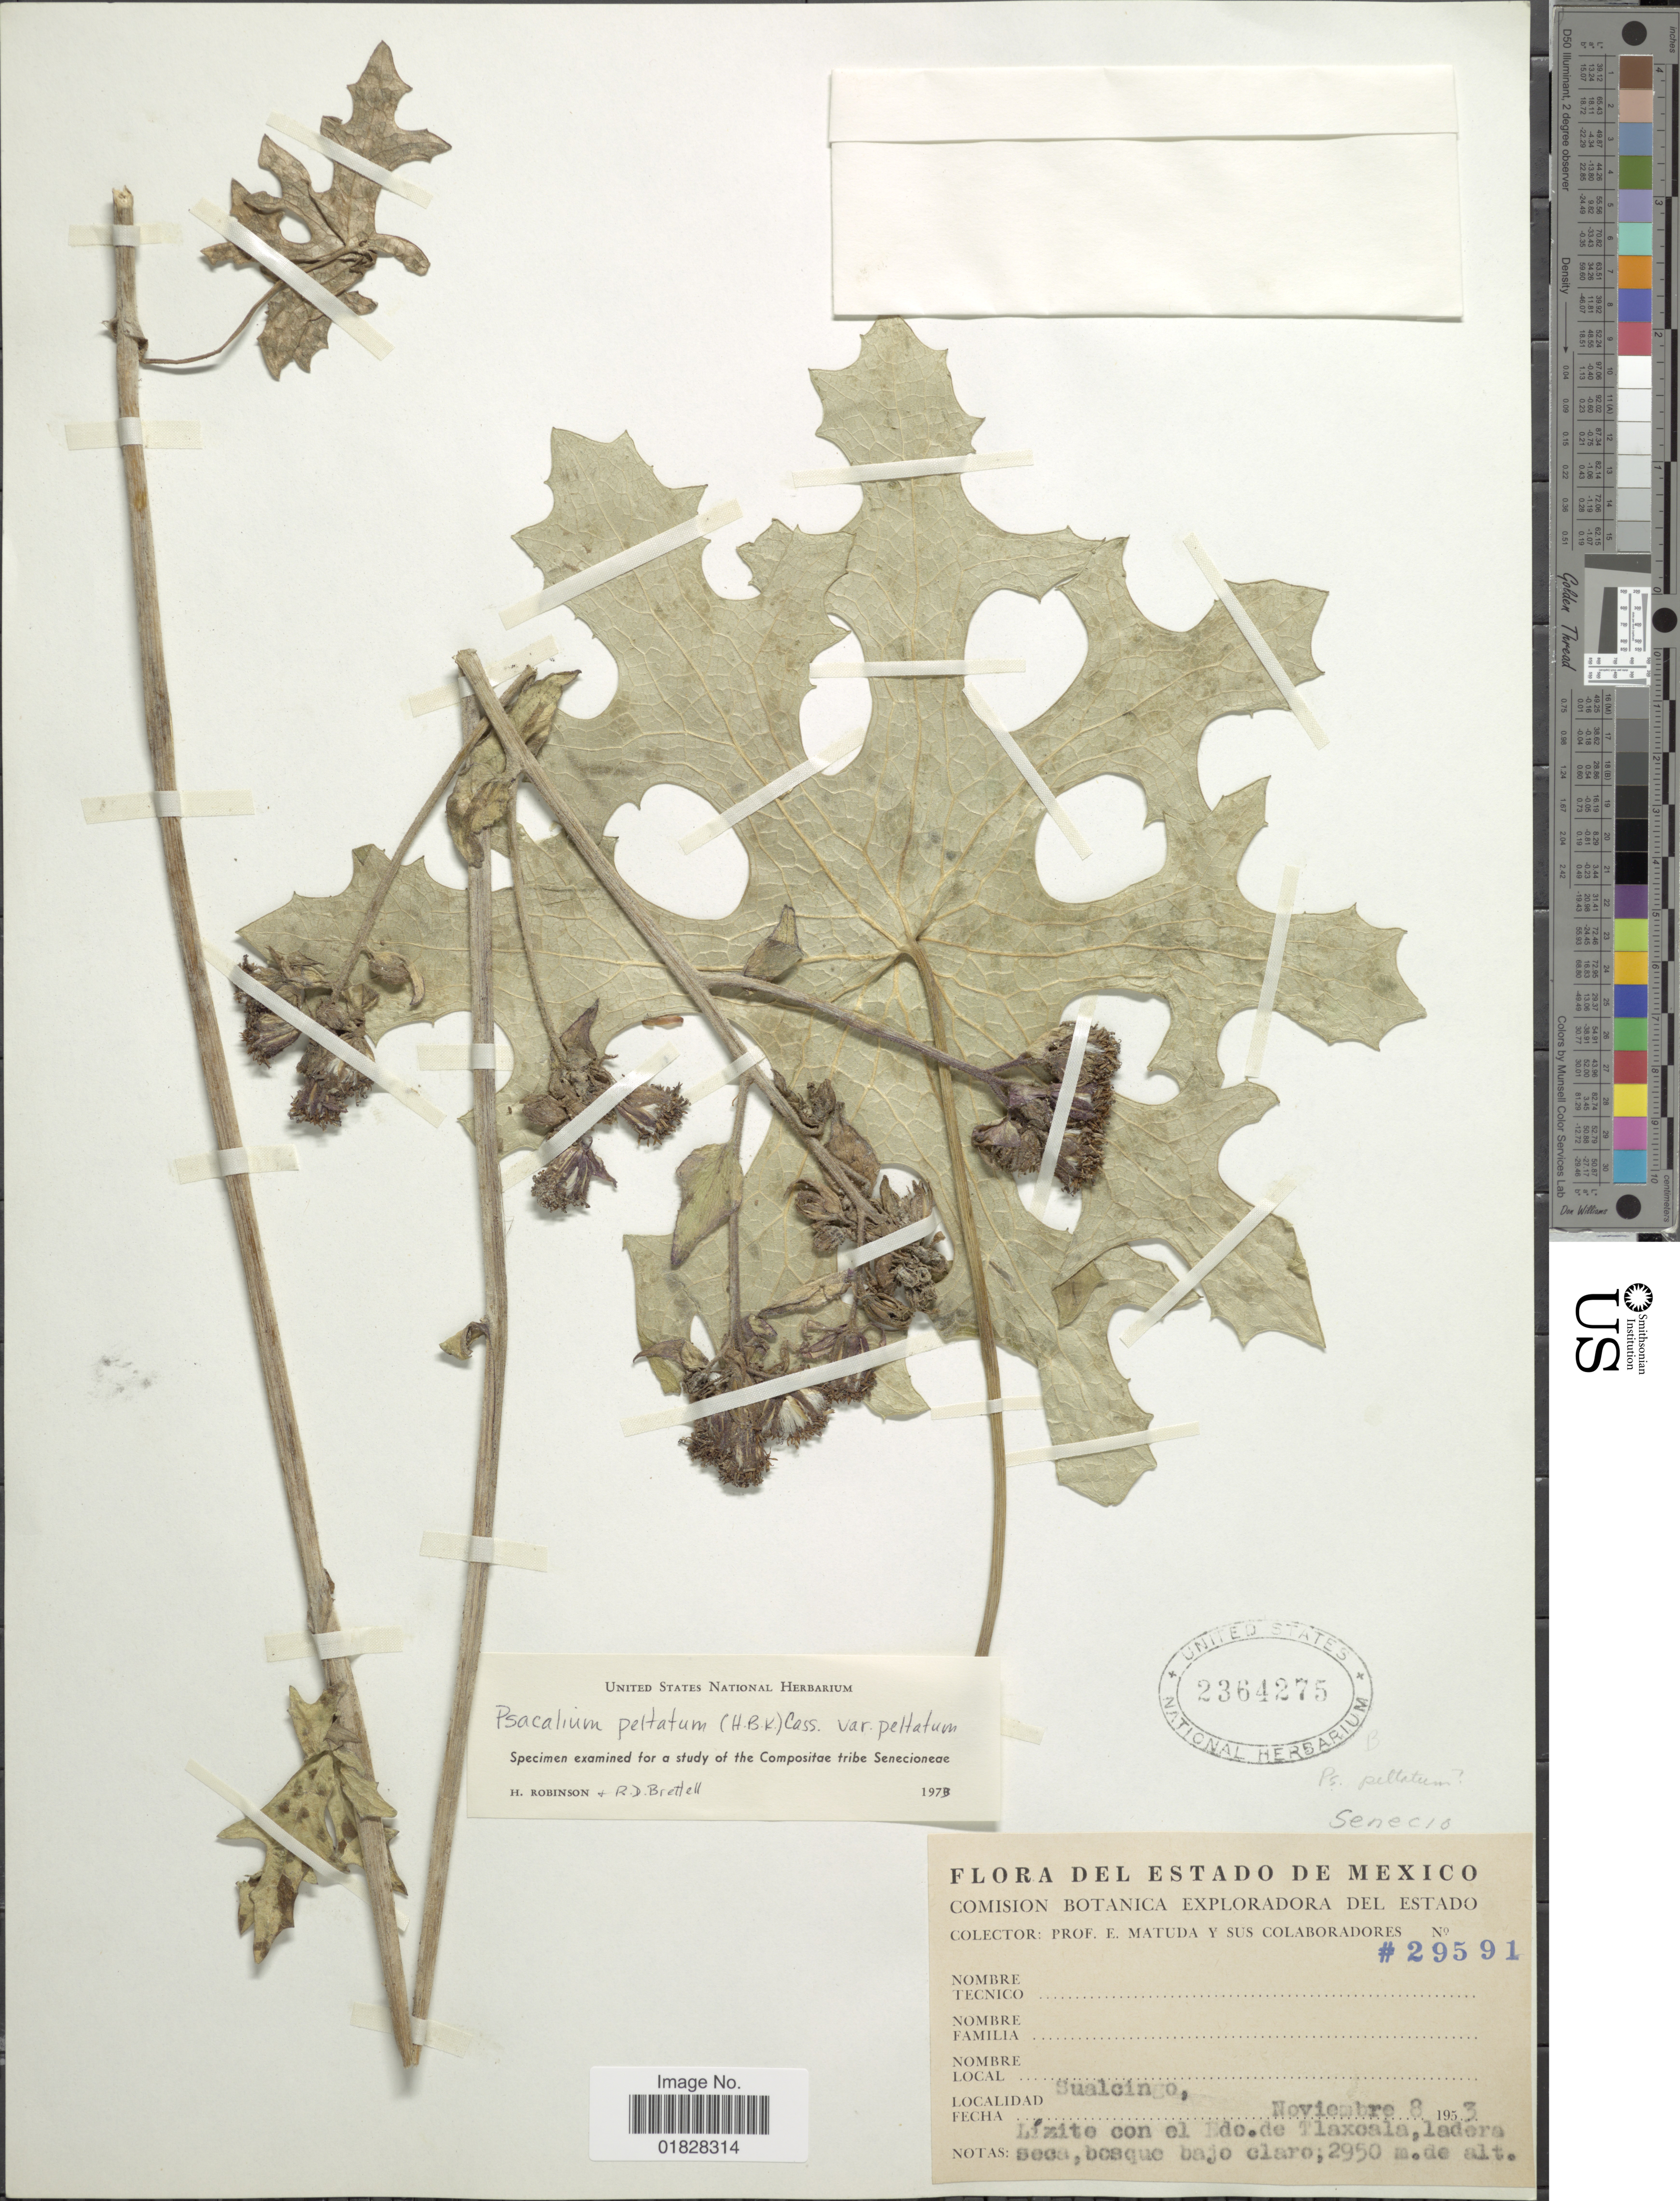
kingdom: Plantae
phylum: Tracheophyta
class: Magnoliopsida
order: Asterales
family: Asteraceae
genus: Psacalium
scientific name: Psacalium peltatum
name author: Cass.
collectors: E. Matuda & et al.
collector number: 29591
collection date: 1953-11-08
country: Mexico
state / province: México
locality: Estado de Mexico. Sualcingo, Lízite con el Edo. de Tlaxoala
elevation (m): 2950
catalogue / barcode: US 2364275